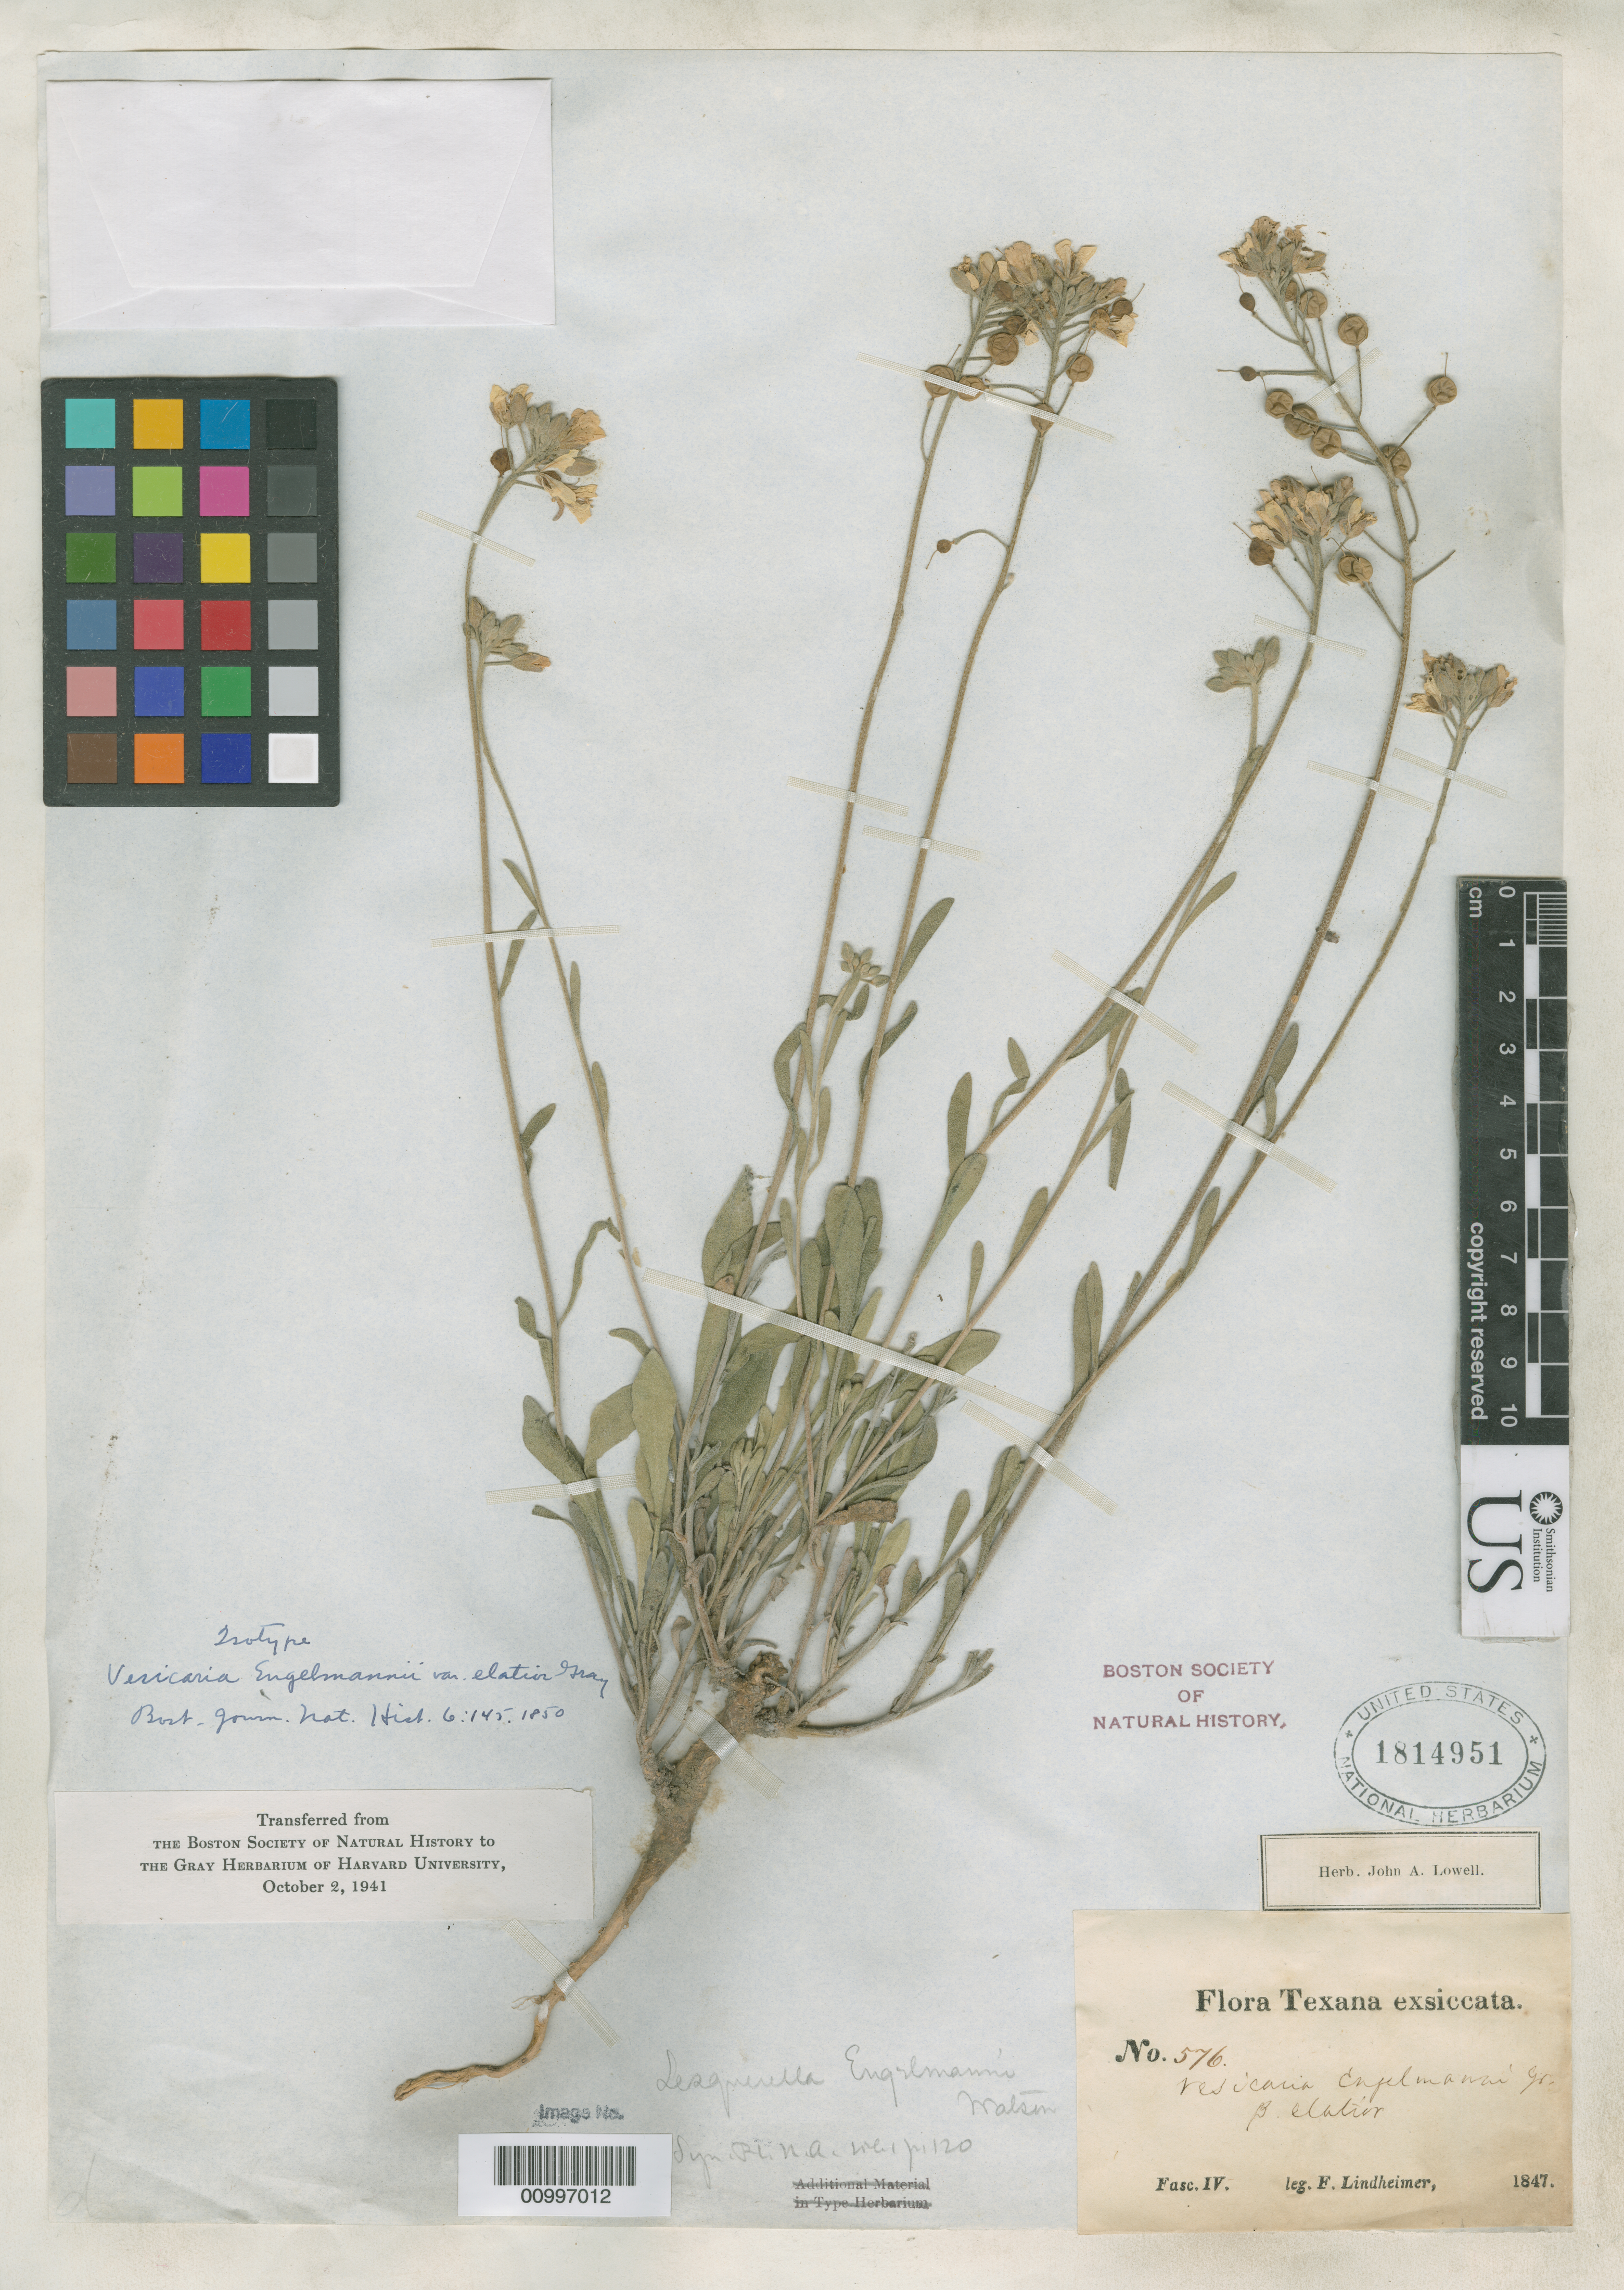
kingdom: Plantae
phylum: Tracheophyta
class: Magnoliopsida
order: Brassicales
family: Brassicaceae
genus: Physaria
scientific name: Physaria engelmannii var. elatior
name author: A. Gray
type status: Isotype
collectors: F. J. Lindheimer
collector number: F. IV. 576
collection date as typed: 1847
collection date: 1847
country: United States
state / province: Texas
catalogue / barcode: US 1814951